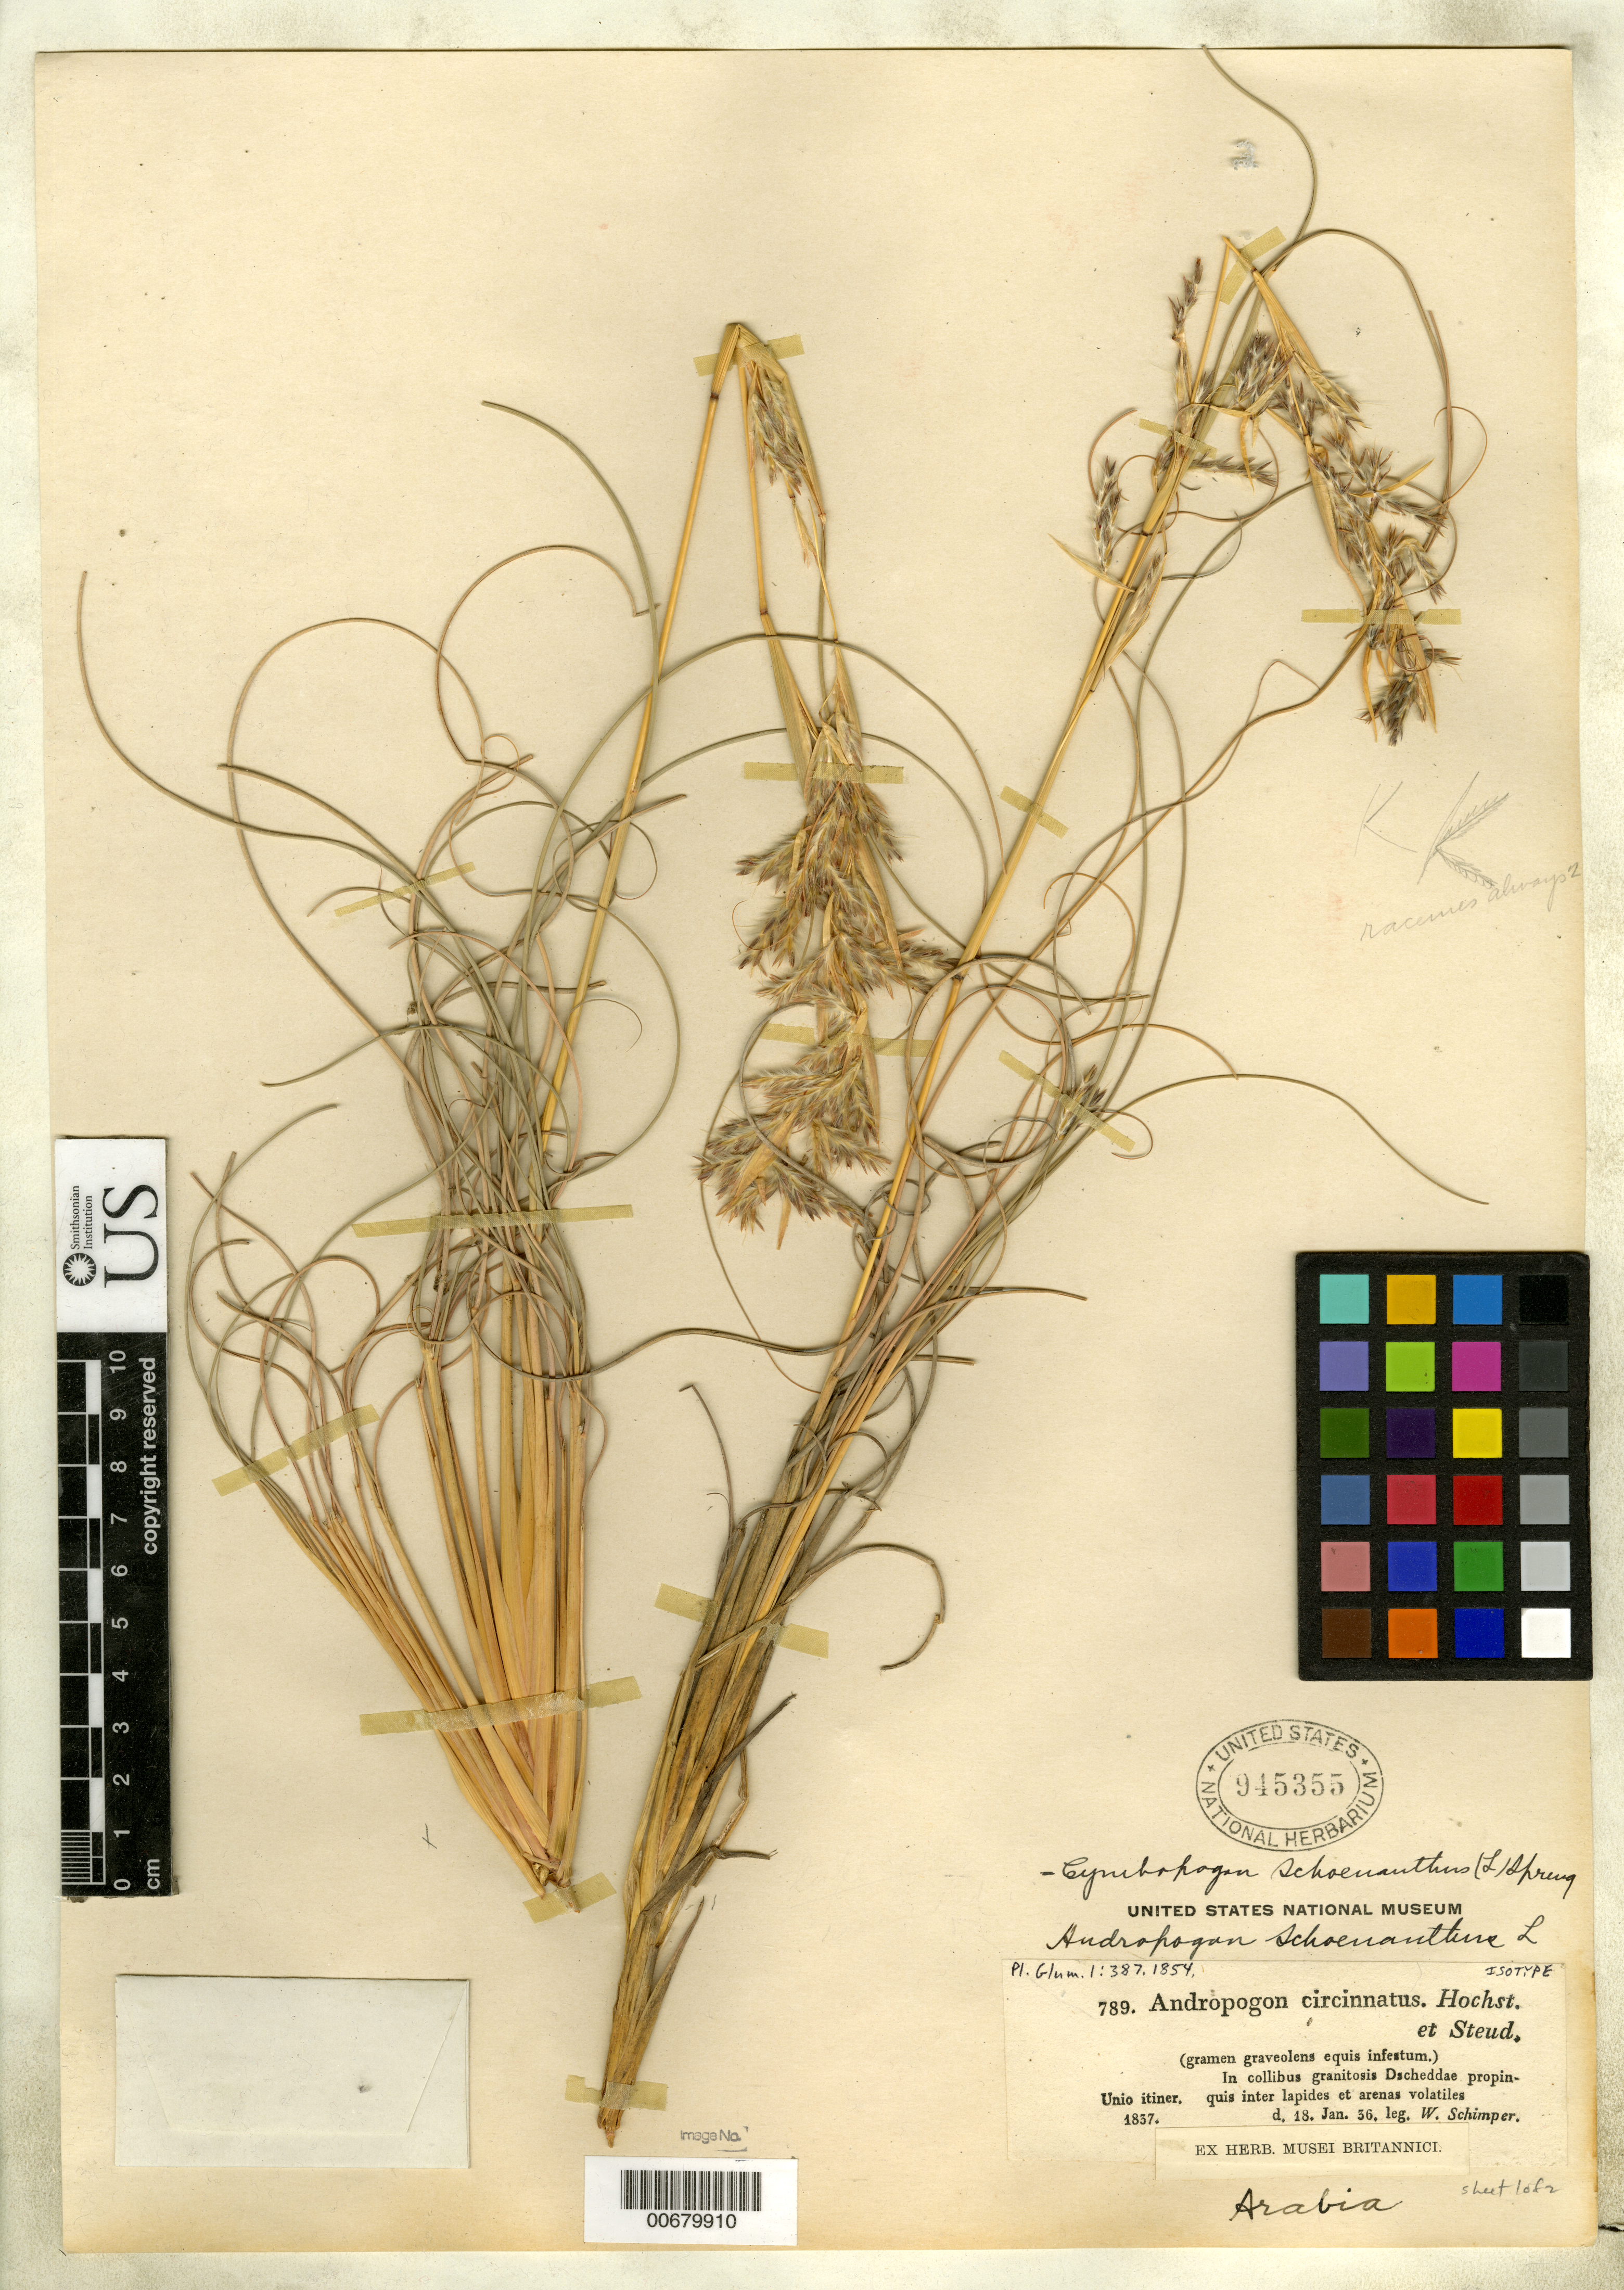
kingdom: Plantae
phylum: Tracheophyta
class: Liliopsida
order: Poales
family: Poaceae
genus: Andropogon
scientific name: Andropogon circinnatus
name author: Hochst. ex Steud.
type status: Isotype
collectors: G. W. Schimper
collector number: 789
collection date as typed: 18 Jan 1836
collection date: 1836-01-18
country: Saudi Arabia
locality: In collibus granitosis Dscheddae propinquis inter lapides et arenas volatiles.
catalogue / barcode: US 945355